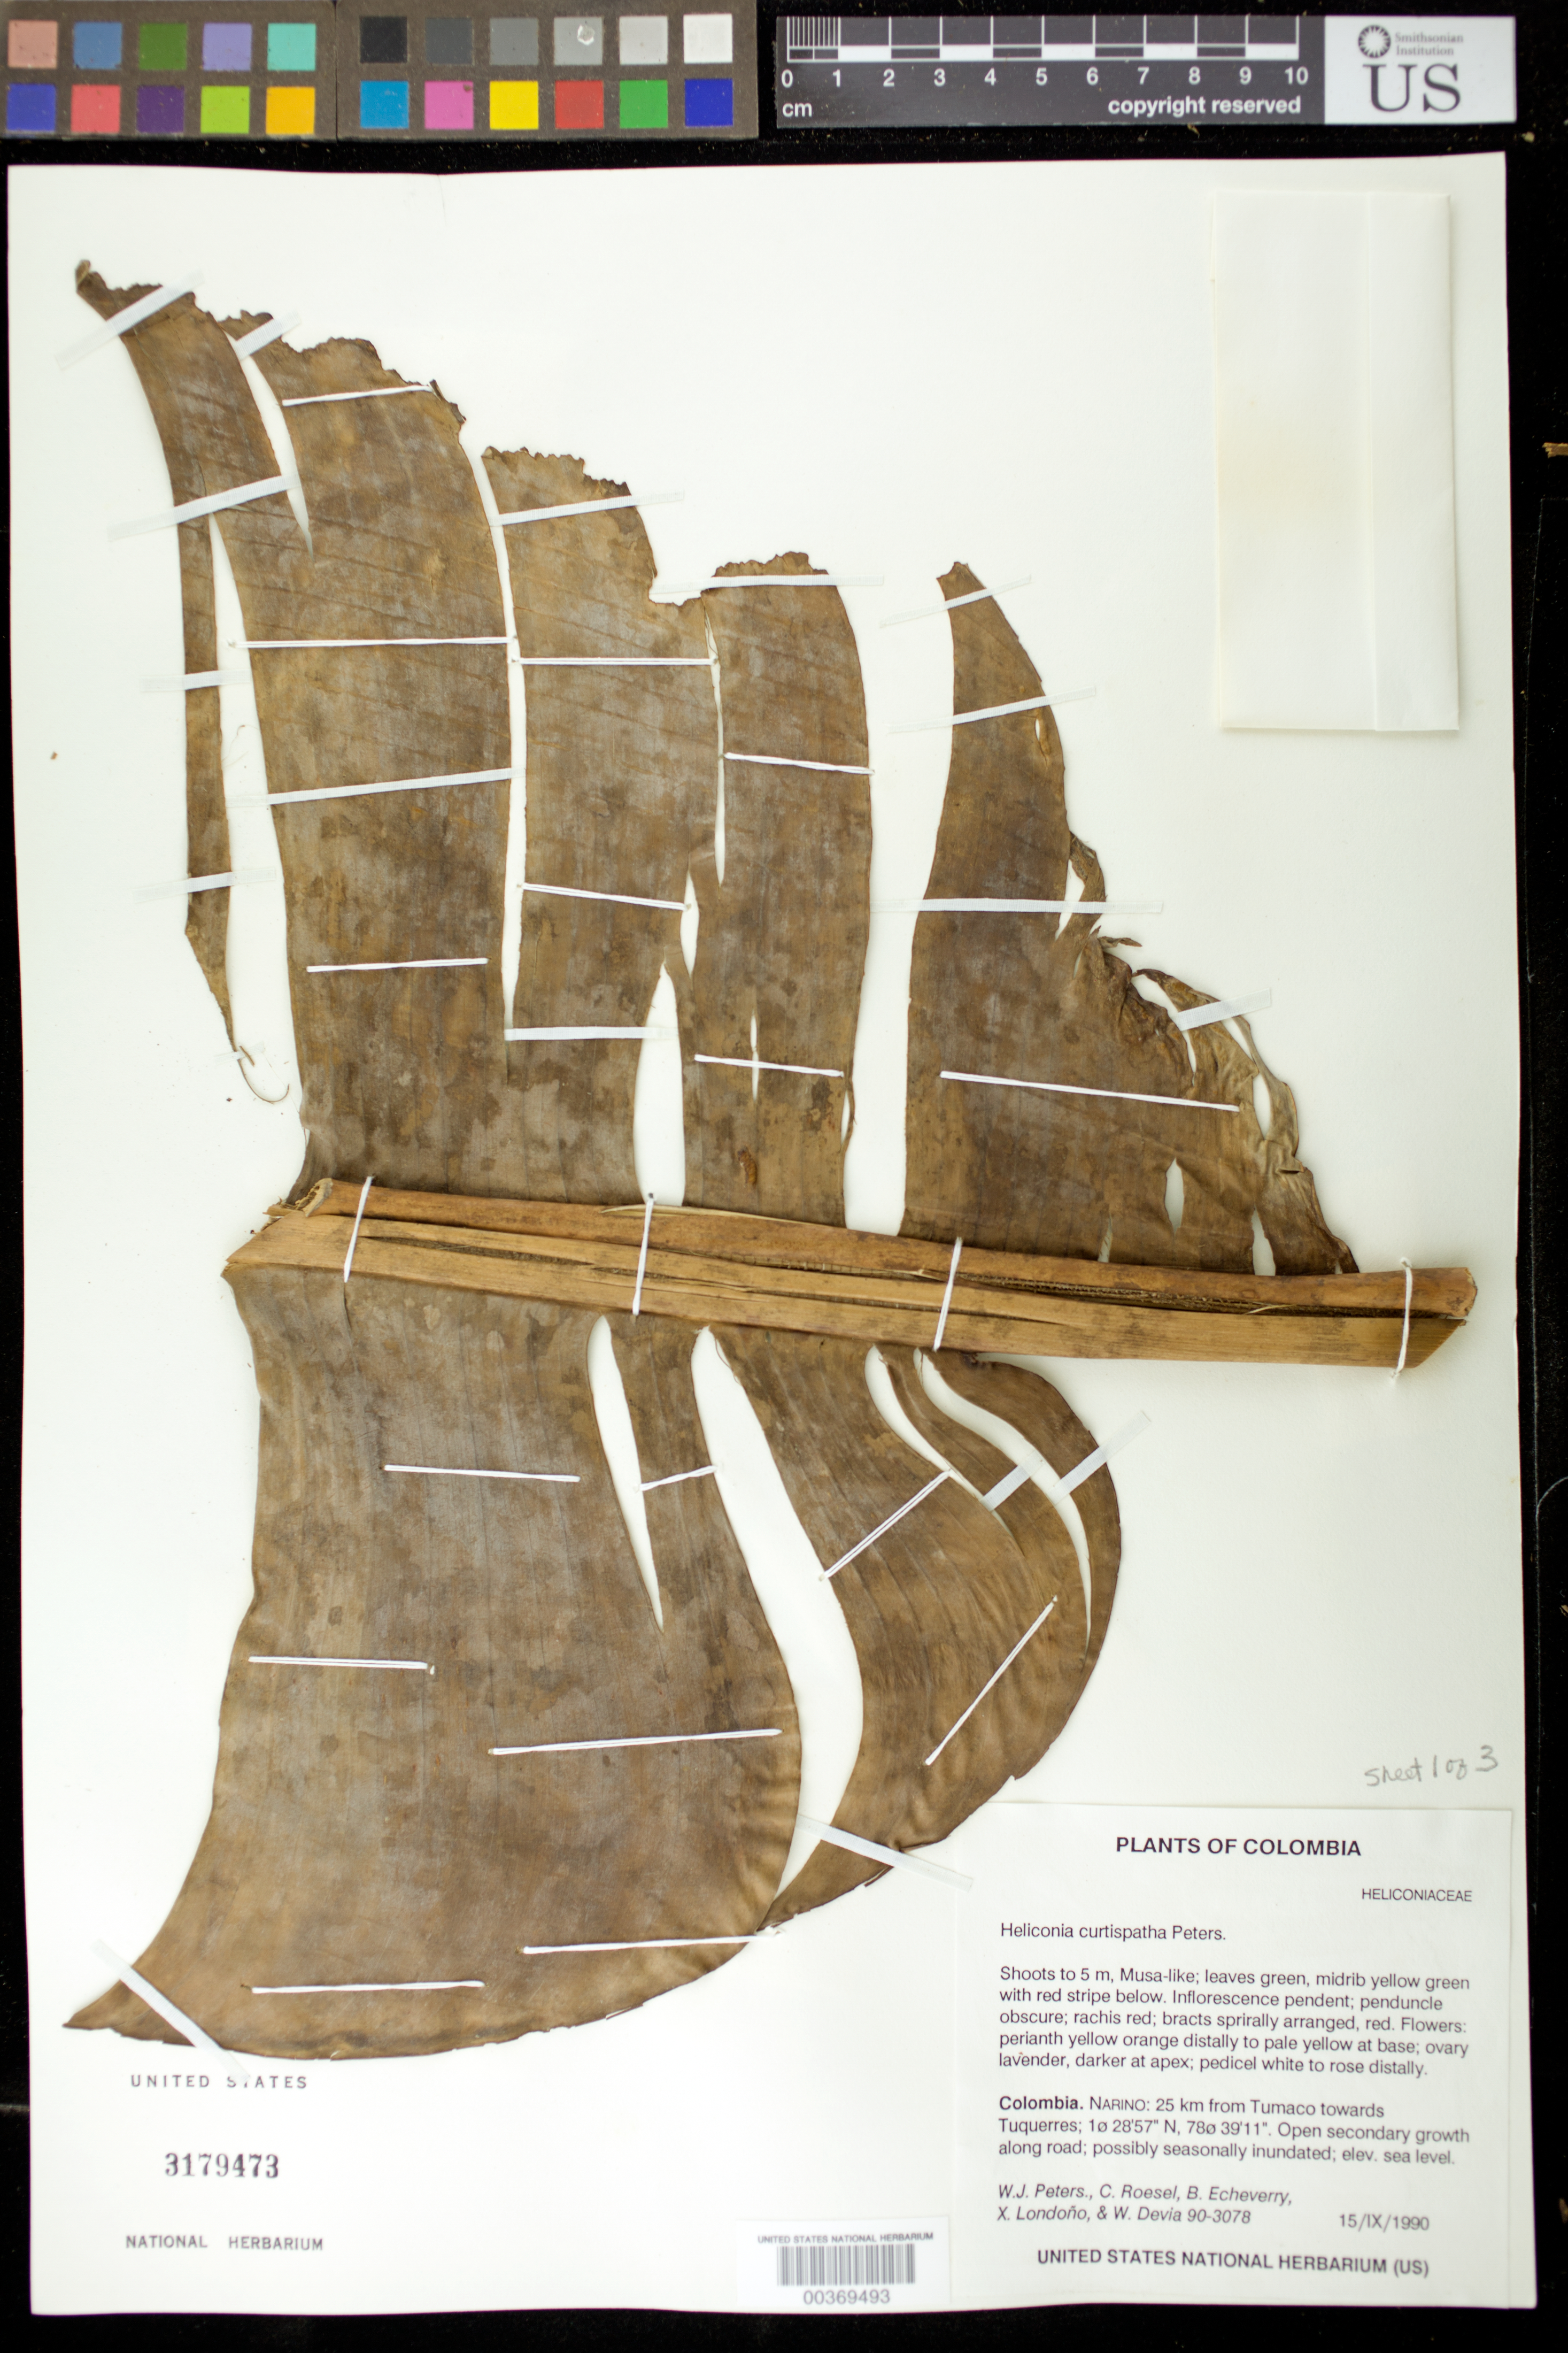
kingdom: Plantae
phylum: Tracheophyta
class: Liliopsida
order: Zingiberales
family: Heliconiaceae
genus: Heliconia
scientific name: Heliconia curtispatha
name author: Petersen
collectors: W. J. Kress, C. S. Roesel, B. Echeverry, X. Londoño & W. Devia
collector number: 90-3078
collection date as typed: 15 Sep 1990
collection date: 1990-09-15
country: Colombia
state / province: Nariño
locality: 25 km from Tumaco towards Tuquerres, sea level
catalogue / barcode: US 3179473